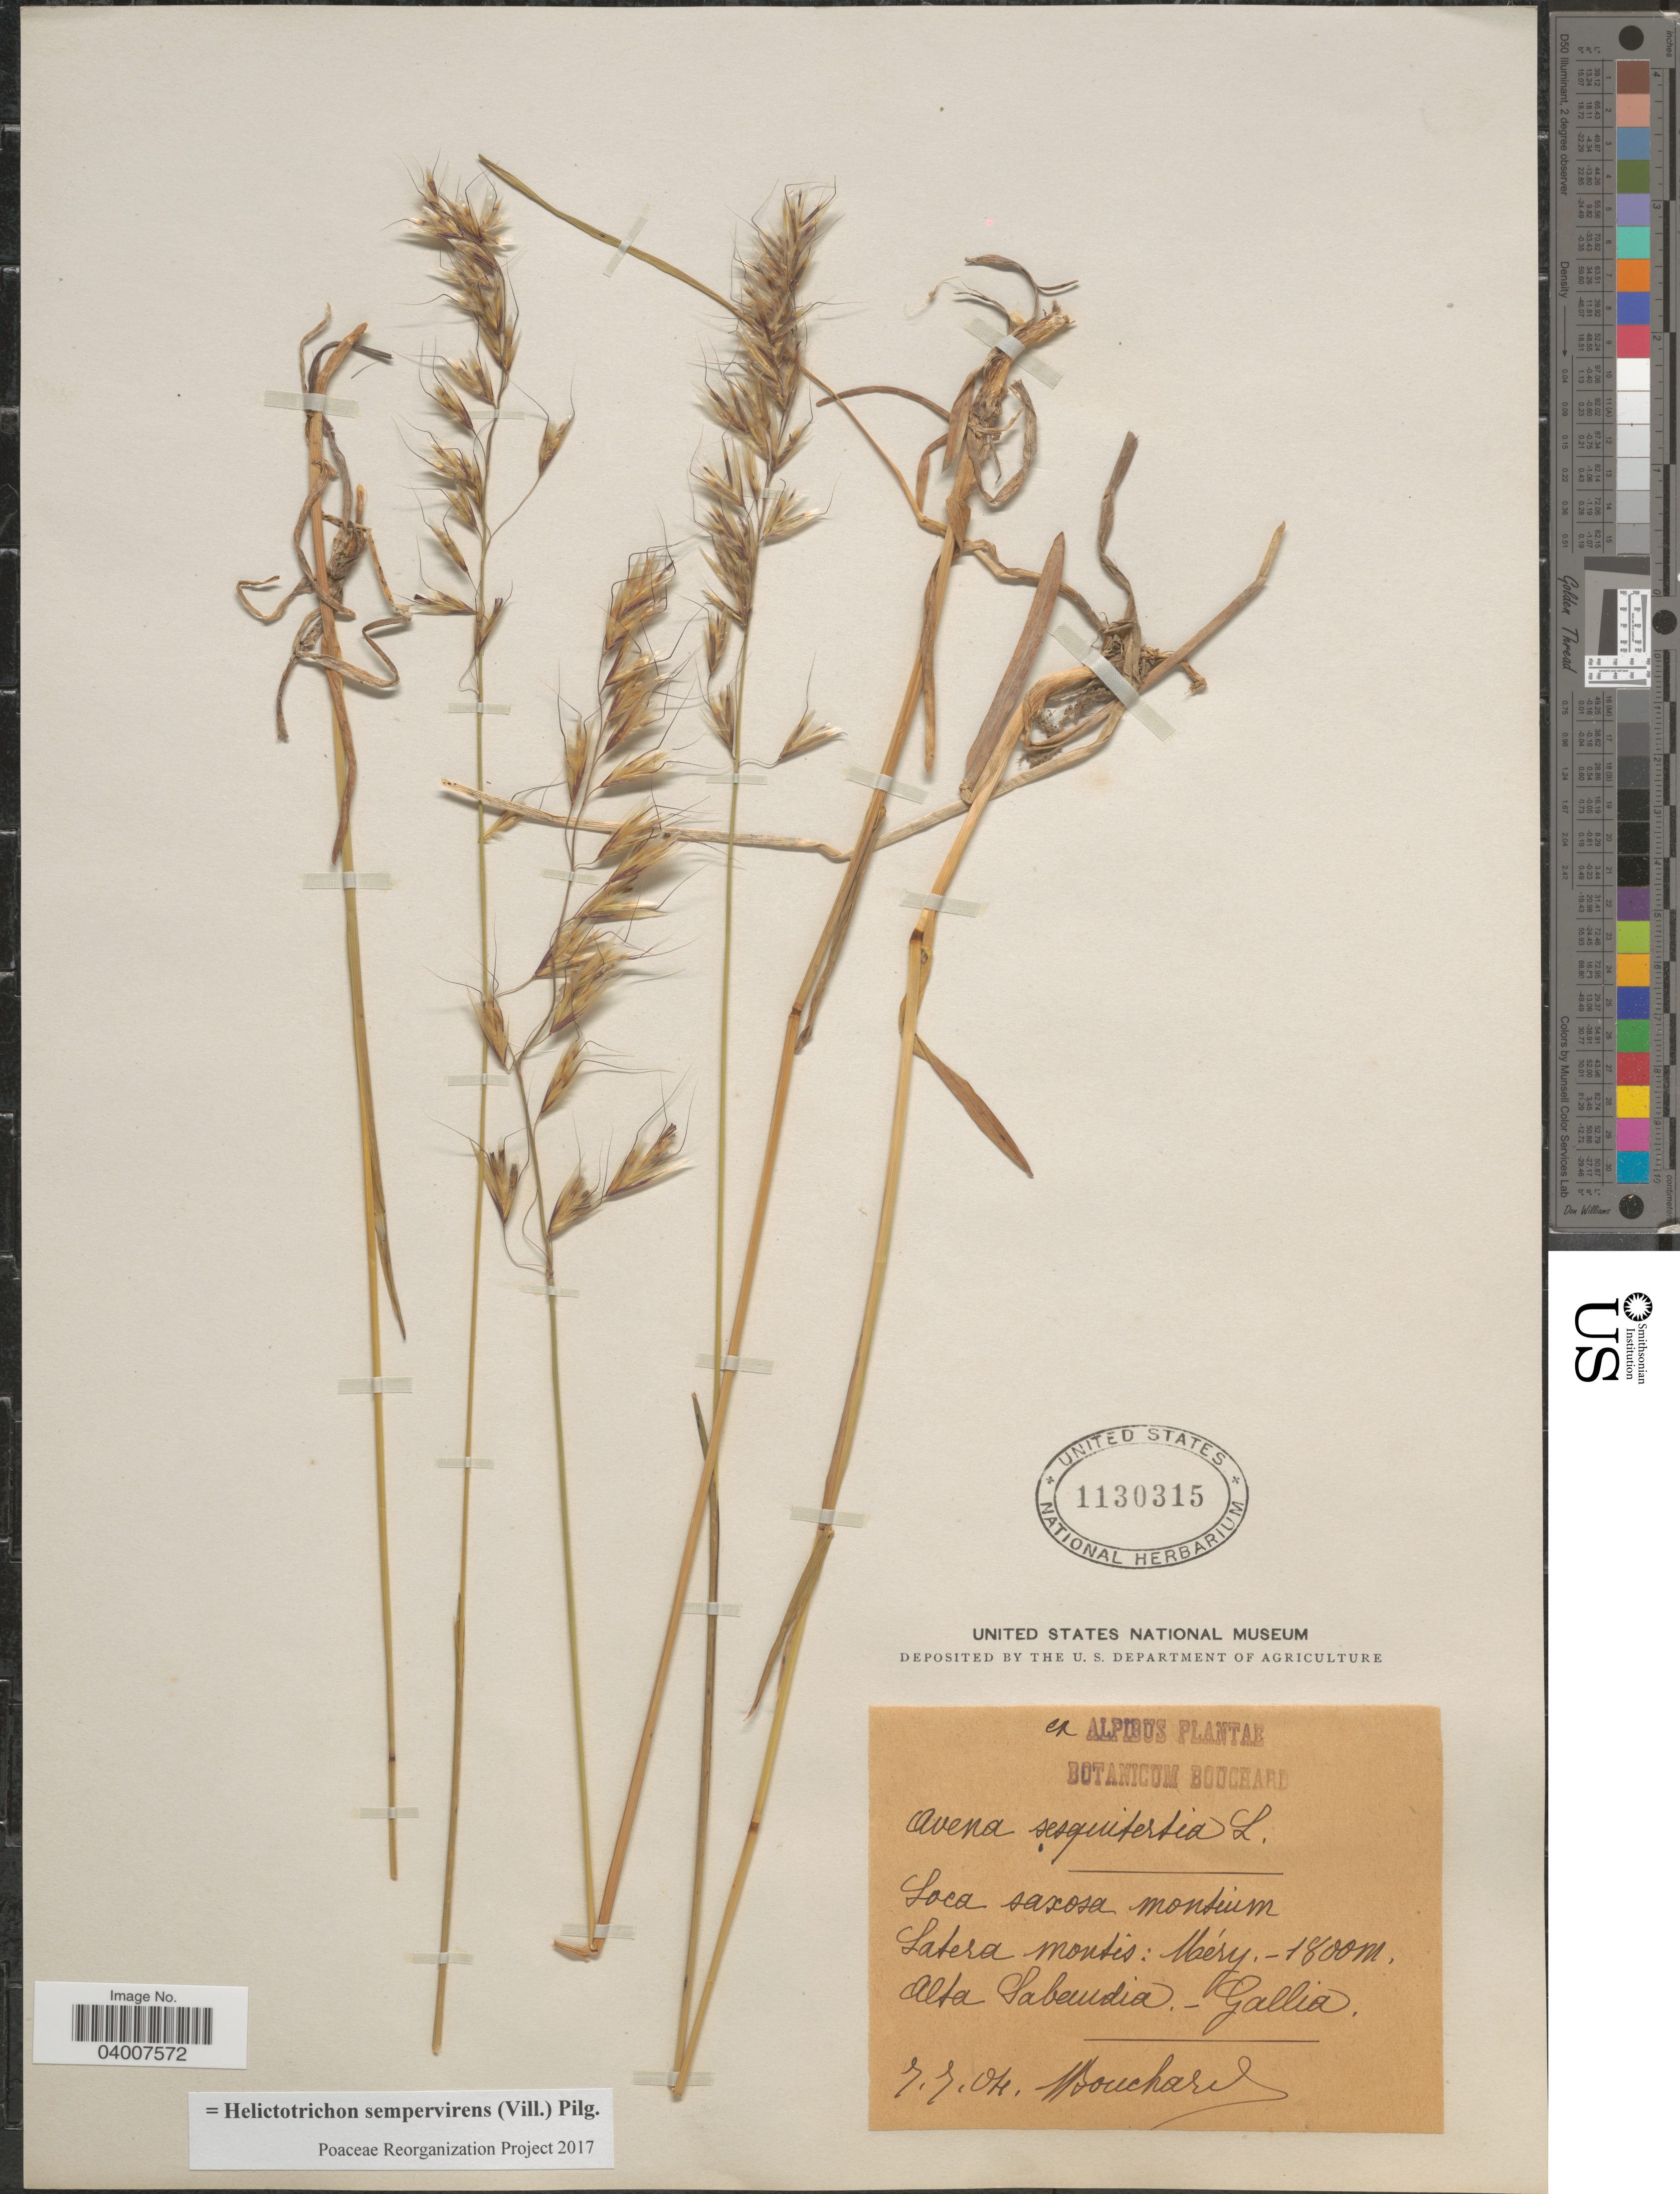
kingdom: Plantae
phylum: Tracheophyta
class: Liliopsida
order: Poales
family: Poaceae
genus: Avenula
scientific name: Avenula pubescens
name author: (Huds.) Dumort.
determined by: Soreng, Robert J., Research Associate (BOT), Smithsonian Institution - National Museum of Natural History (UNITED STATES)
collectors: -. Bouchard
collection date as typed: Transcribed d/m/y: 7/7/4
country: France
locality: Latera montis: Méry. Alta Sabaudia - Gallia.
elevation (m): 1800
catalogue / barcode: US 1130315